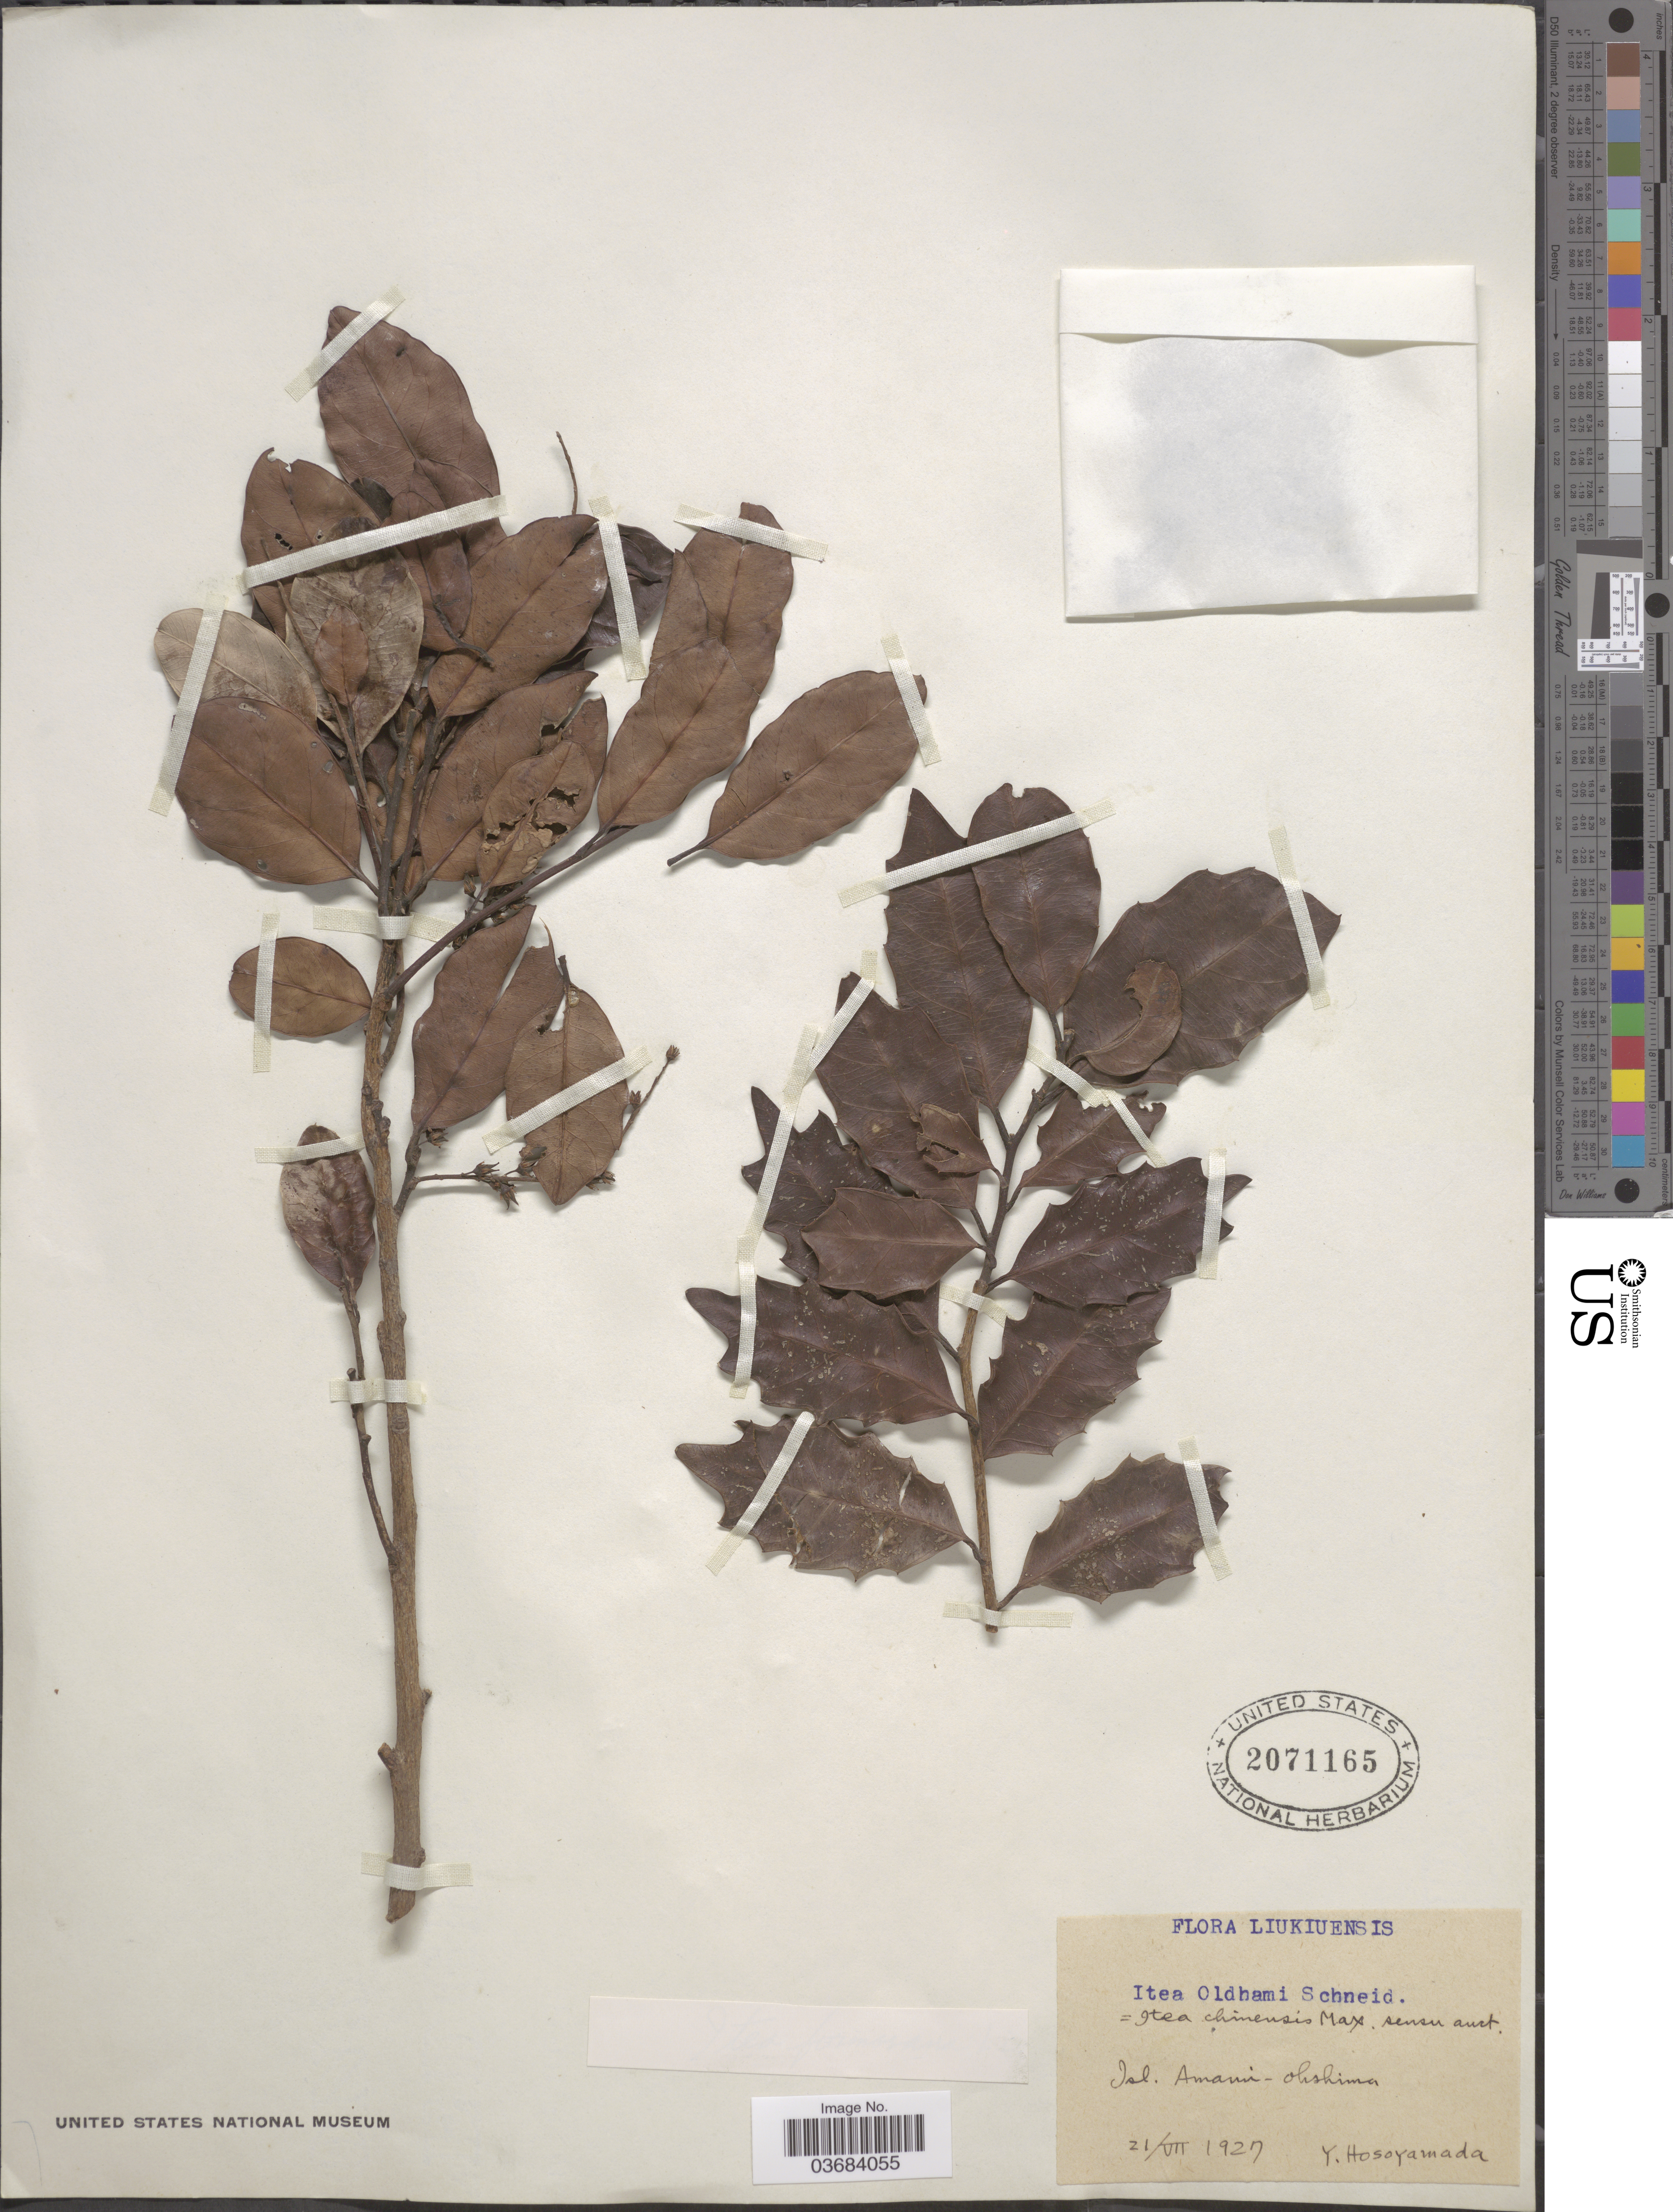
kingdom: Plantae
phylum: Tracheophyta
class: Magnoliopsida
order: Saxifragales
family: Iteaceae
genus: Itea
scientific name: Itea oldhamii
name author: C.K. Schneid.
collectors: Y. Hosoyamada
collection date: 1927-07-21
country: Japan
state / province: Okinawa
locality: Liukiuensis. Isl. Amanu-ohshima.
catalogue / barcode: US 2071165